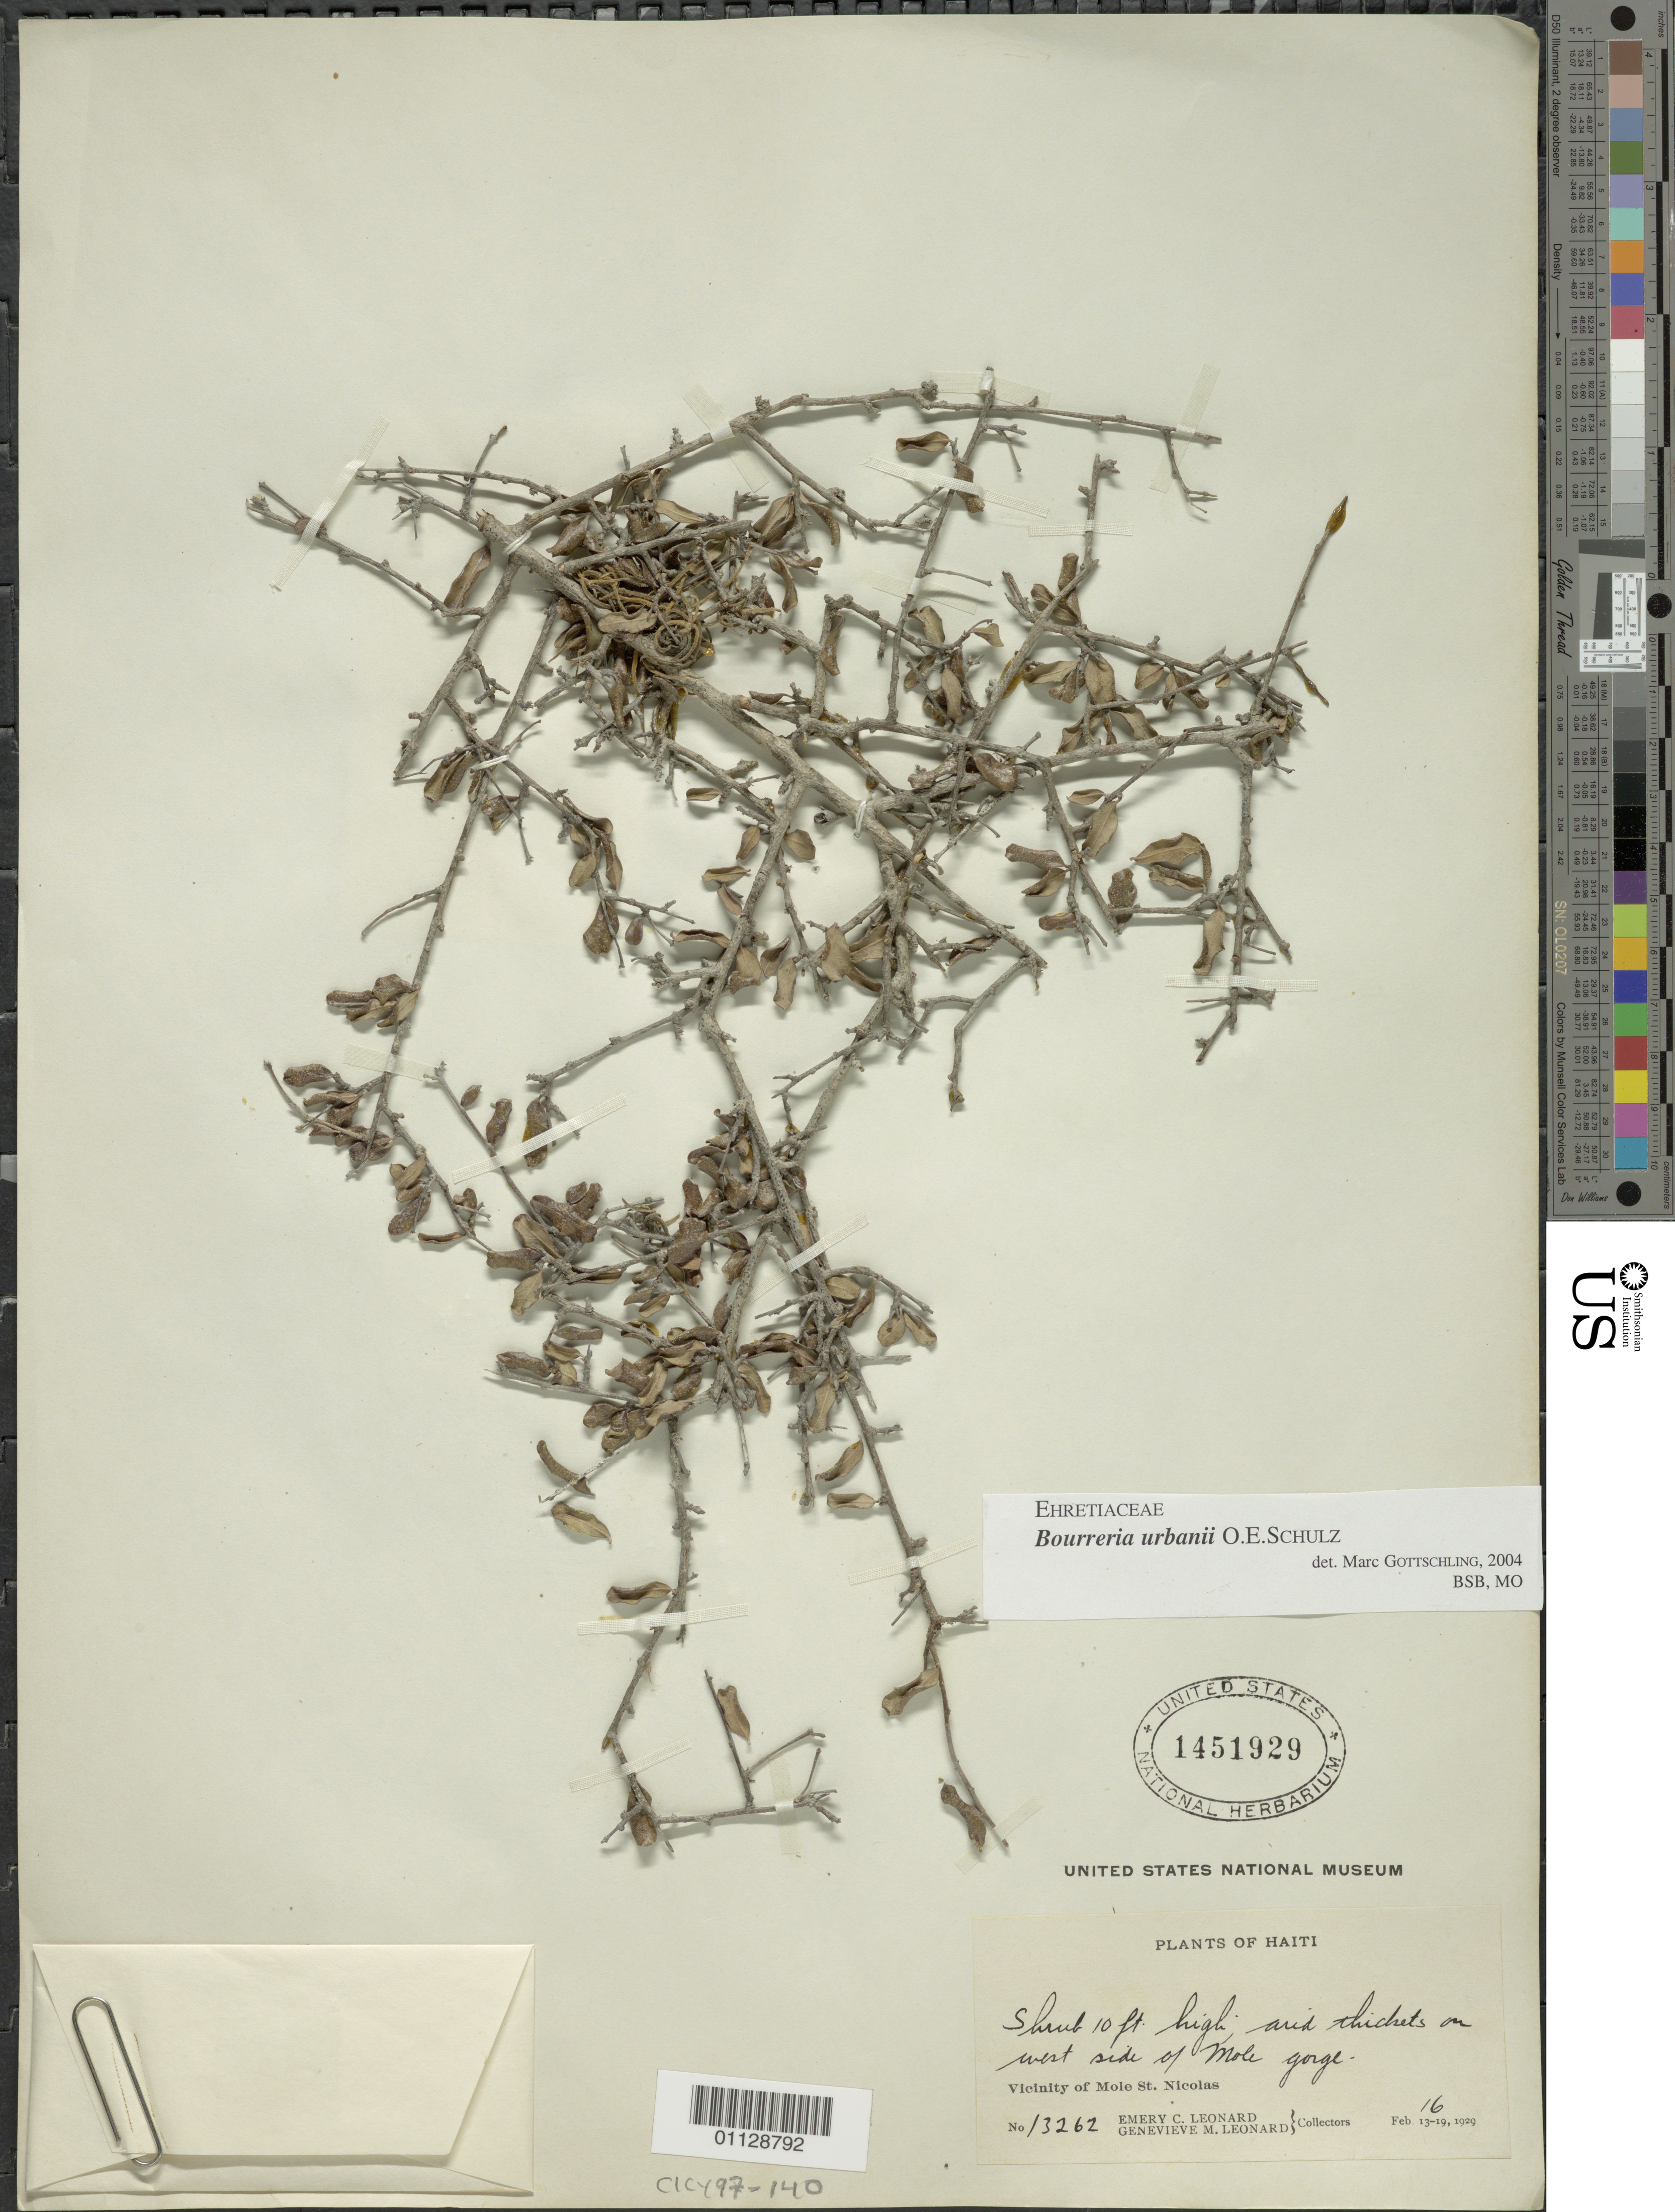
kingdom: Plantae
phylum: Tracheophyta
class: Magnoliopsida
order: Boraginales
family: Ehretiaceae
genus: Bourreria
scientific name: Bourreria urbanii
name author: O.E. Schulz in Urb.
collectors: E. C. Leonard & G. M. Leonard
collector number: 13262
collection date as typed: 16 Feb 1929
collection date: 1929-02-16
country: Haiti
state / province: Nord-Óuest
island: Hispaniola I.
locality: West Side of Mole Gorge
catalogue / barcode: US 1451929